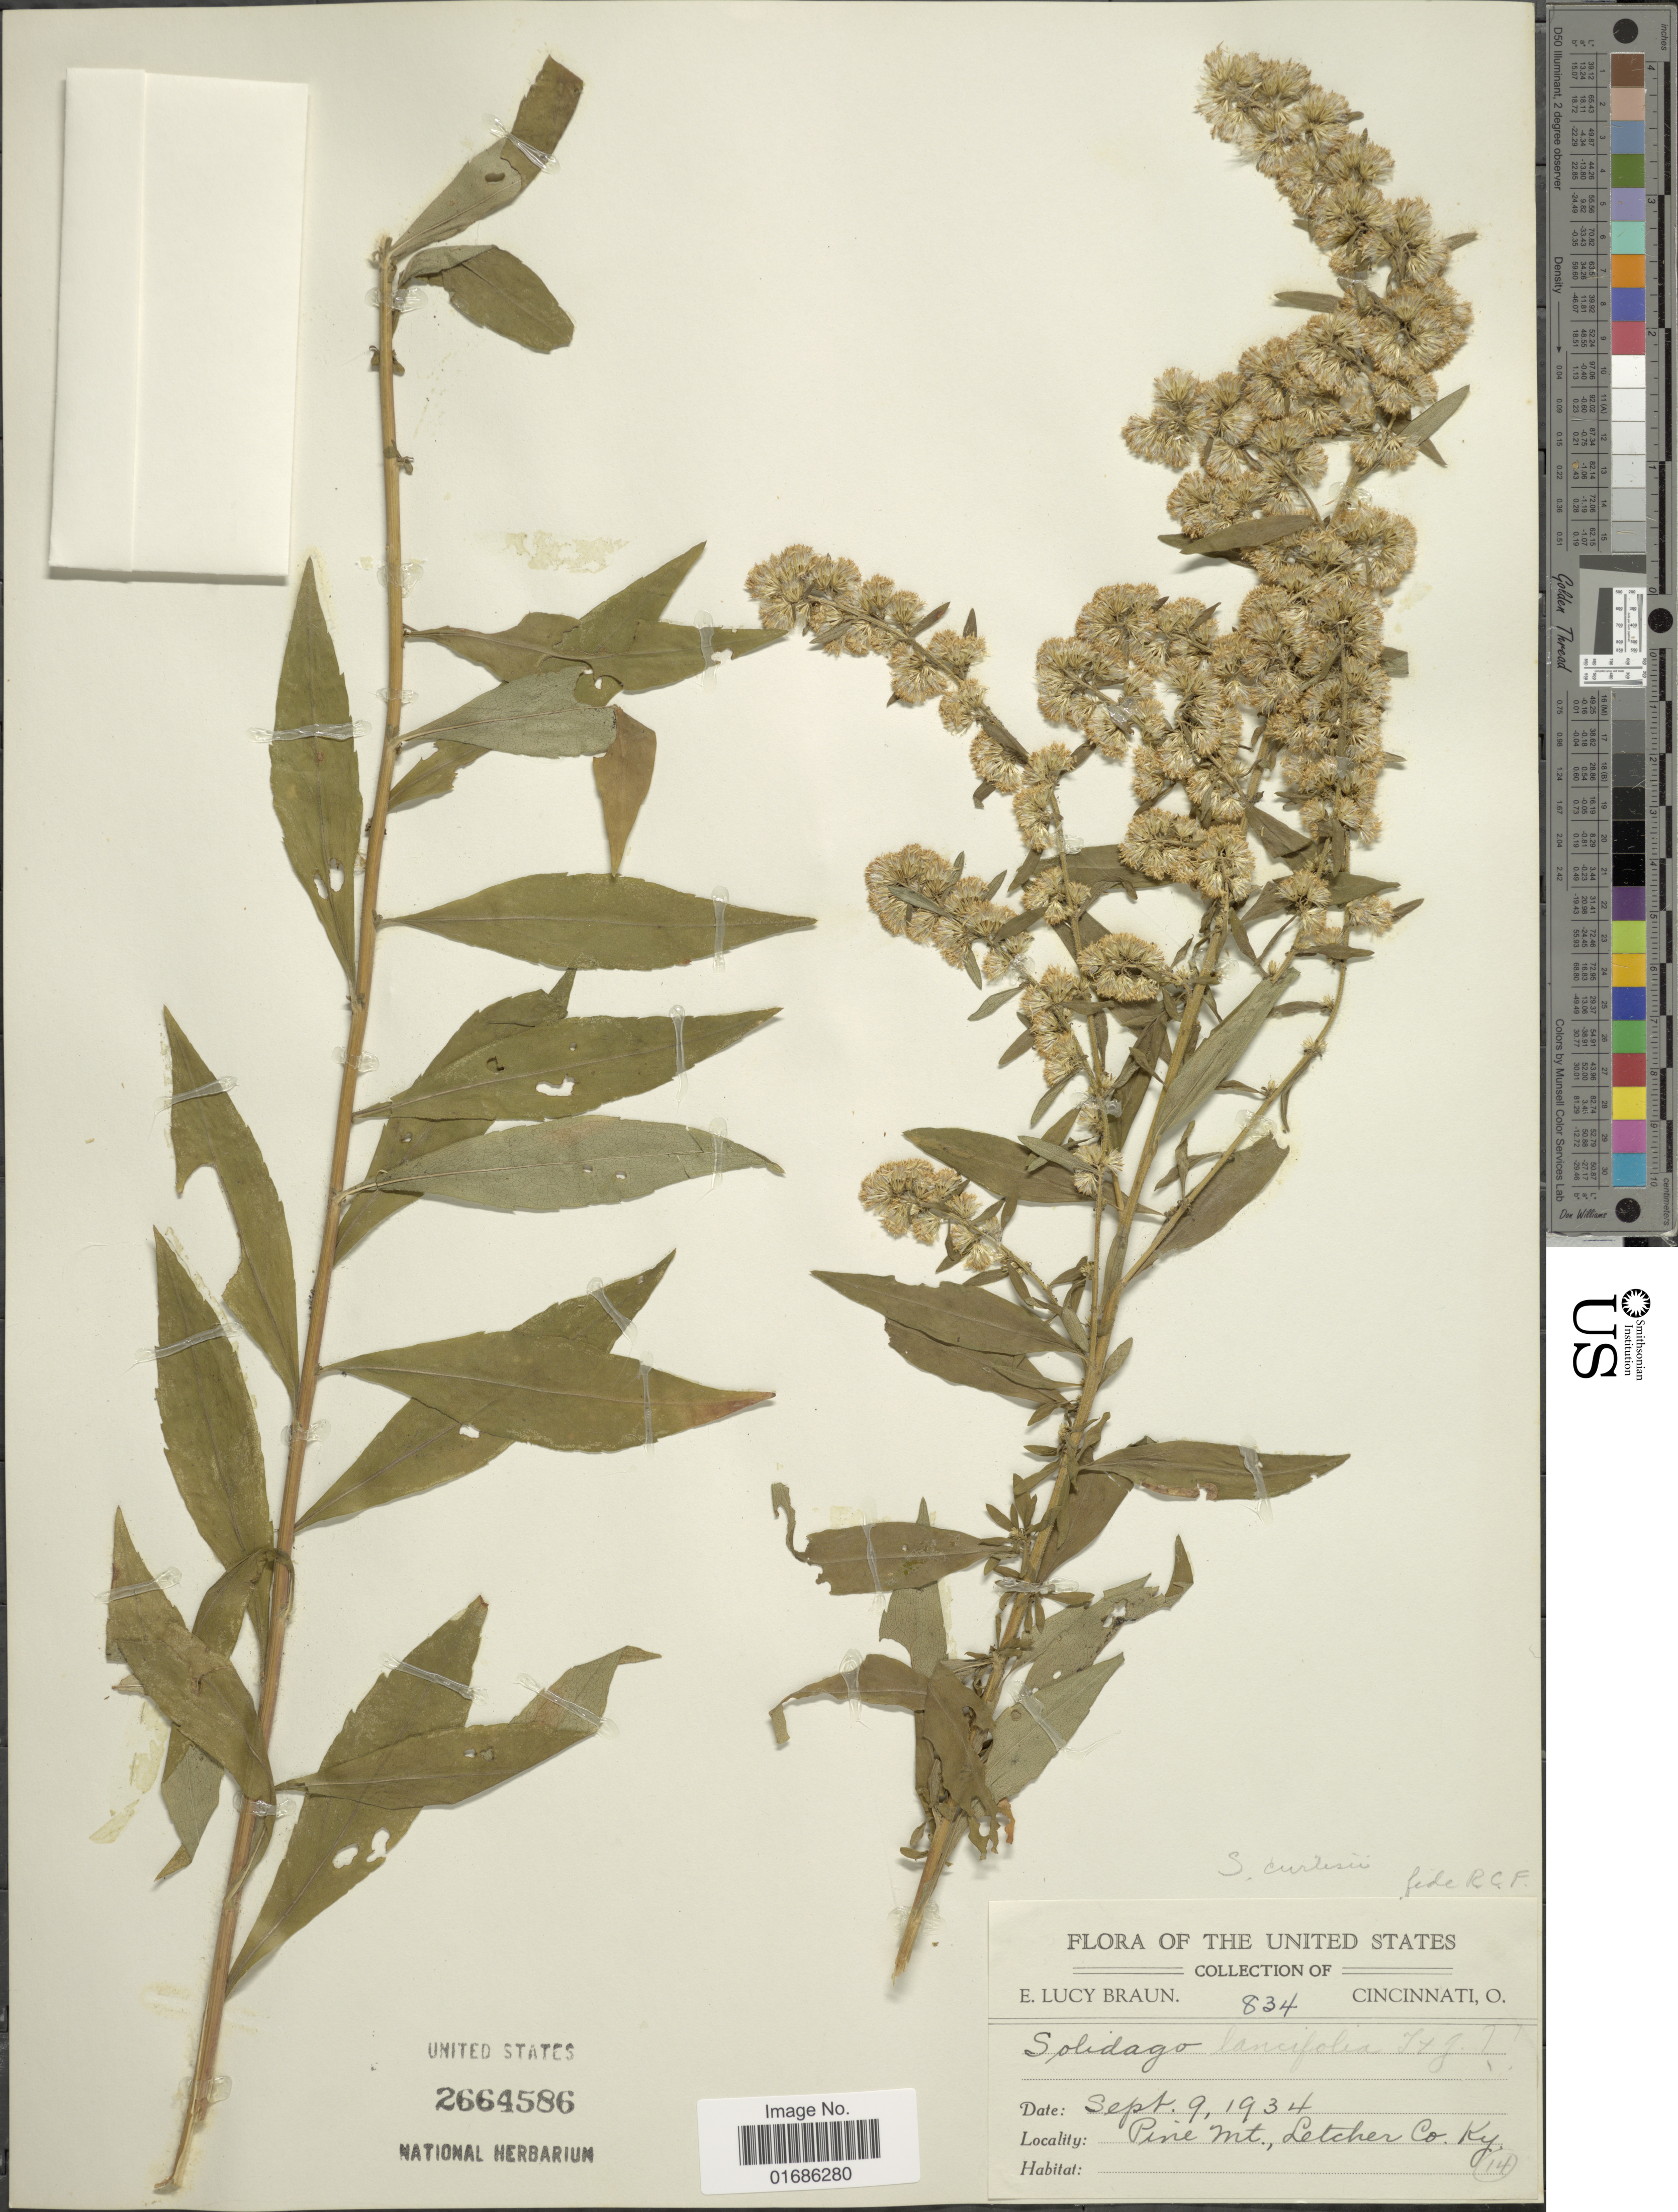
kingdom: Plantae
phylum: Tracheophyta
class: Magnoliopsida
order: Asterales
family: Asteraceae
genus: Solidago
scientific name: Solidago curtisii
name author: Torr. & A. Gray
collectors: E. L. Braun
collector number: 834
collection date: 1934-09-09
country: United States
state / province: Kentucky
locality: Pine Mt., Letcher Co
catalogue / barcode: US 2664586